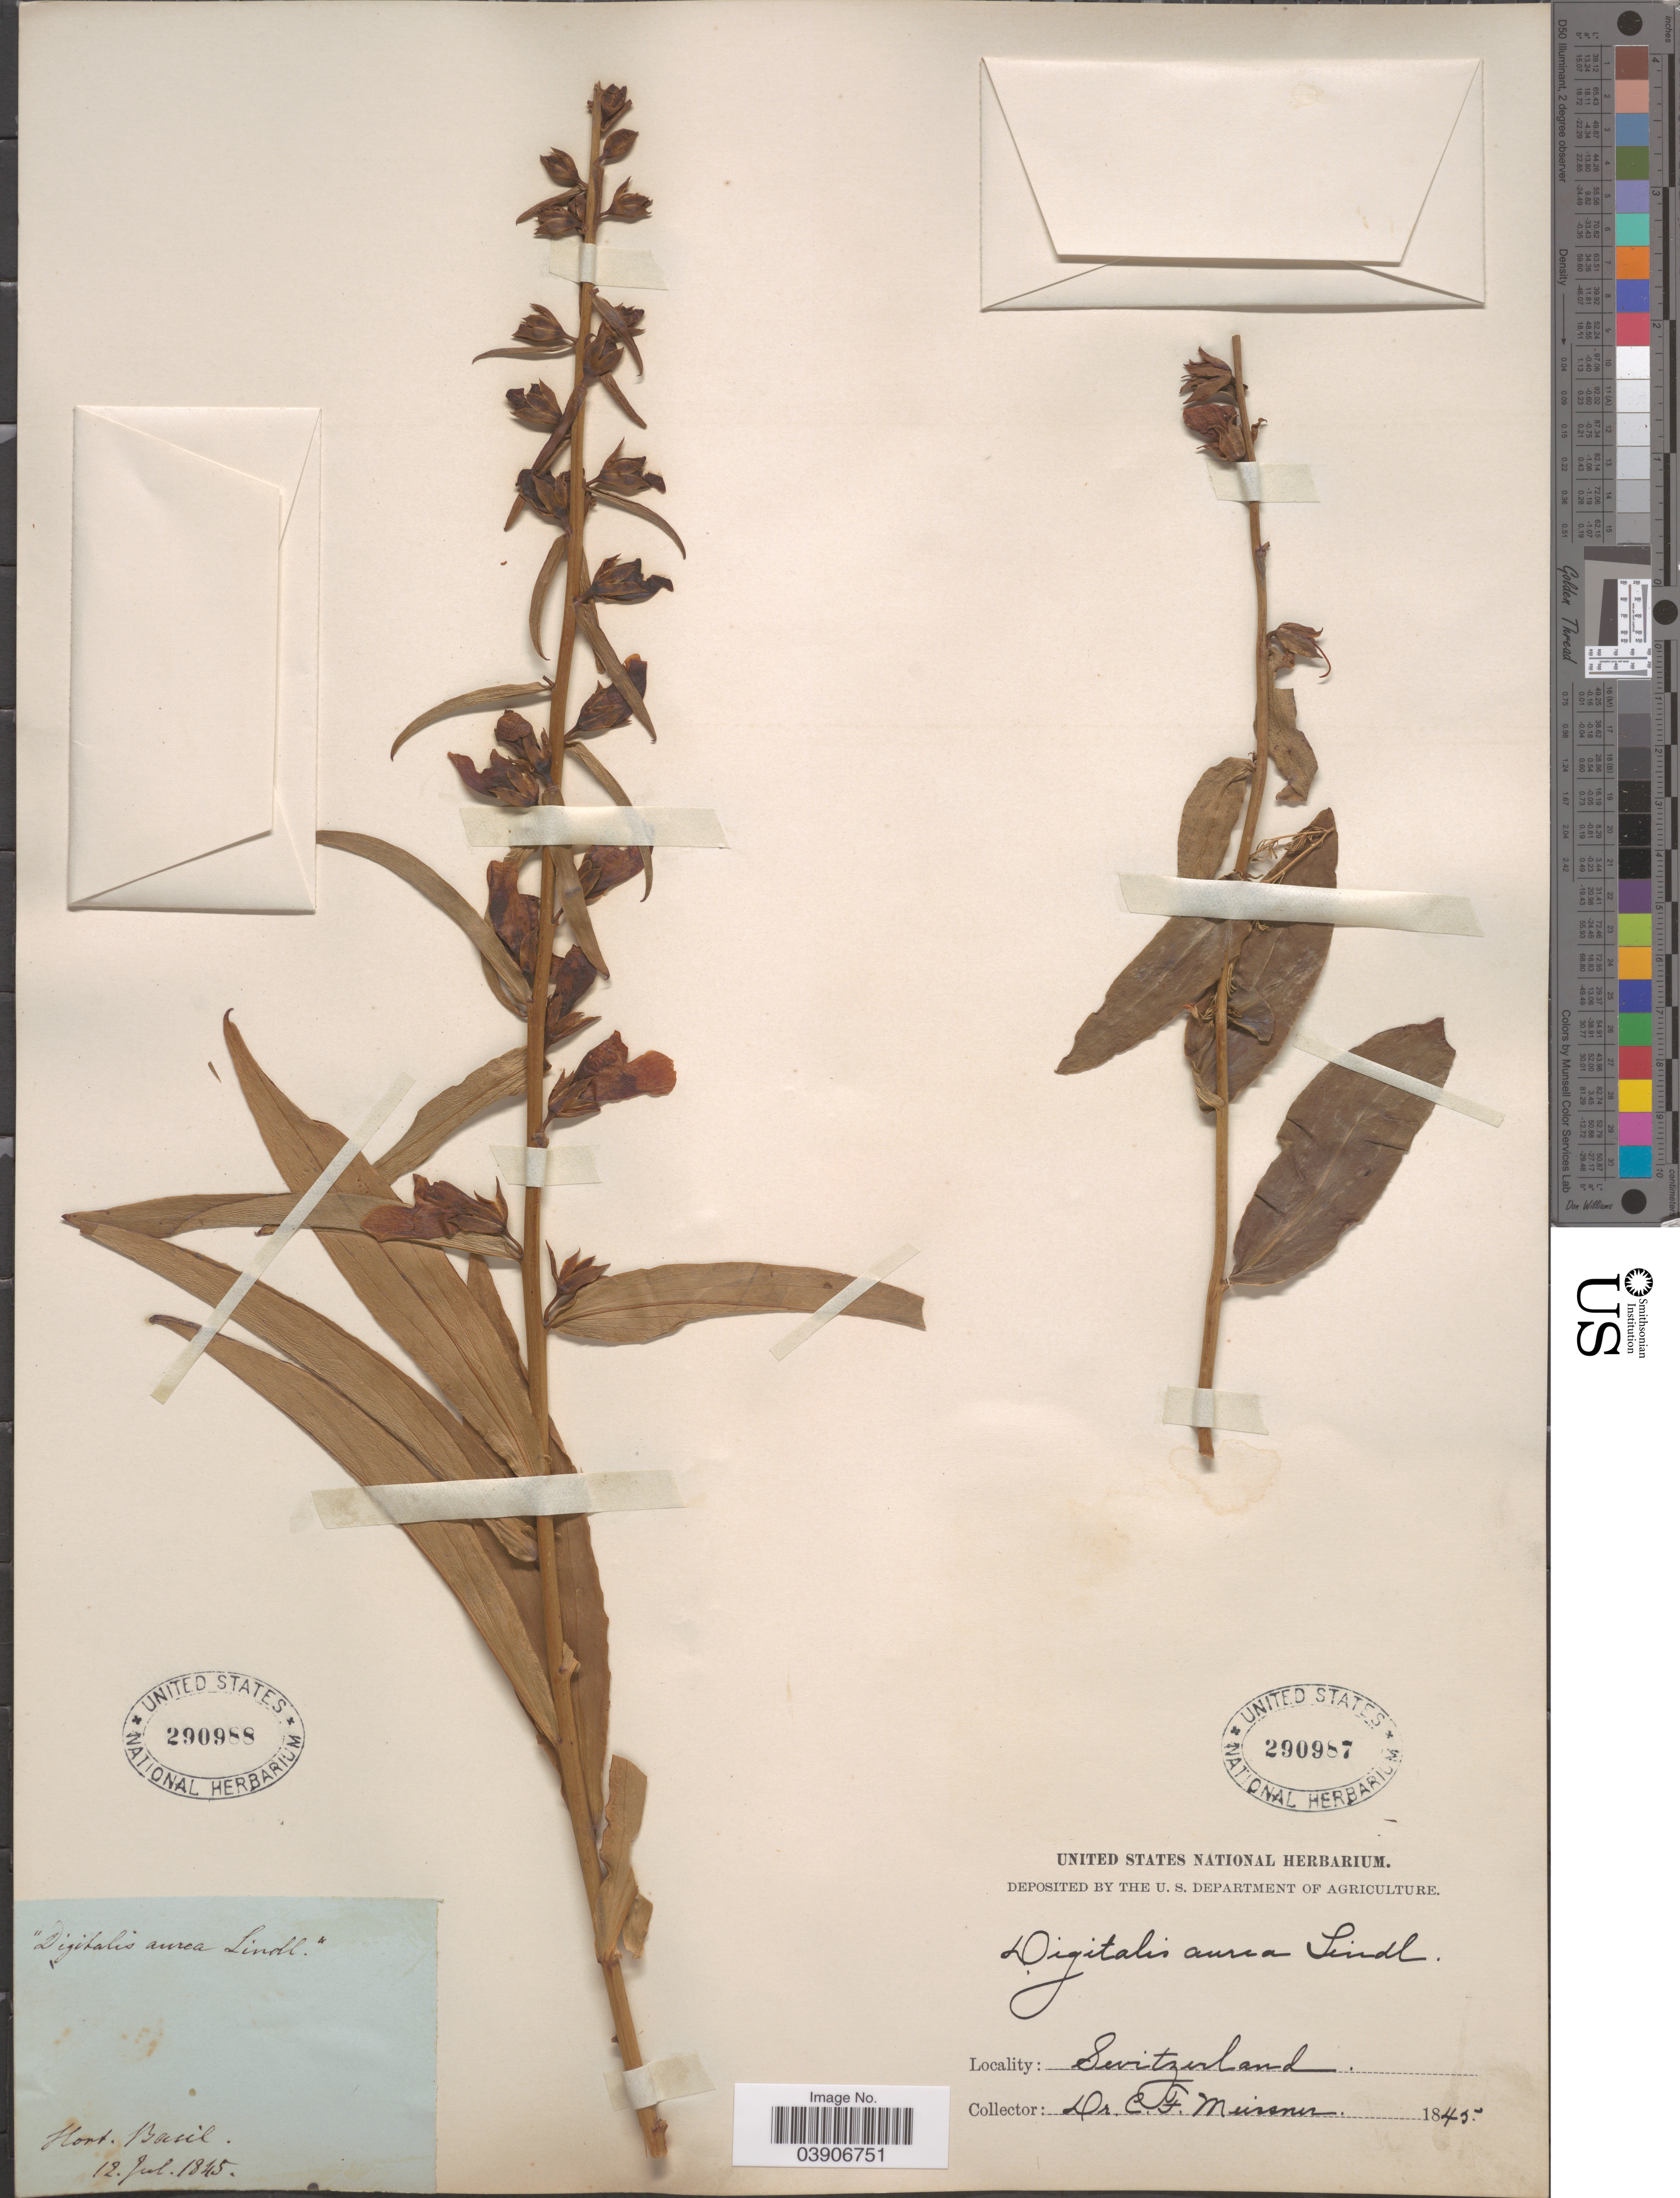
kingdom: Plantae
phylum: Tracheophyta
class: Magnoliopsida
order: Lamiales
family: Plantaginaceae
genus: Digitalis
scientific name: Digitalis aurea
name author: Desf.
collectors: C. F. W. Meissner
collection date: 1845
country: Switzerland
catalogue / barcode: US 290987-2